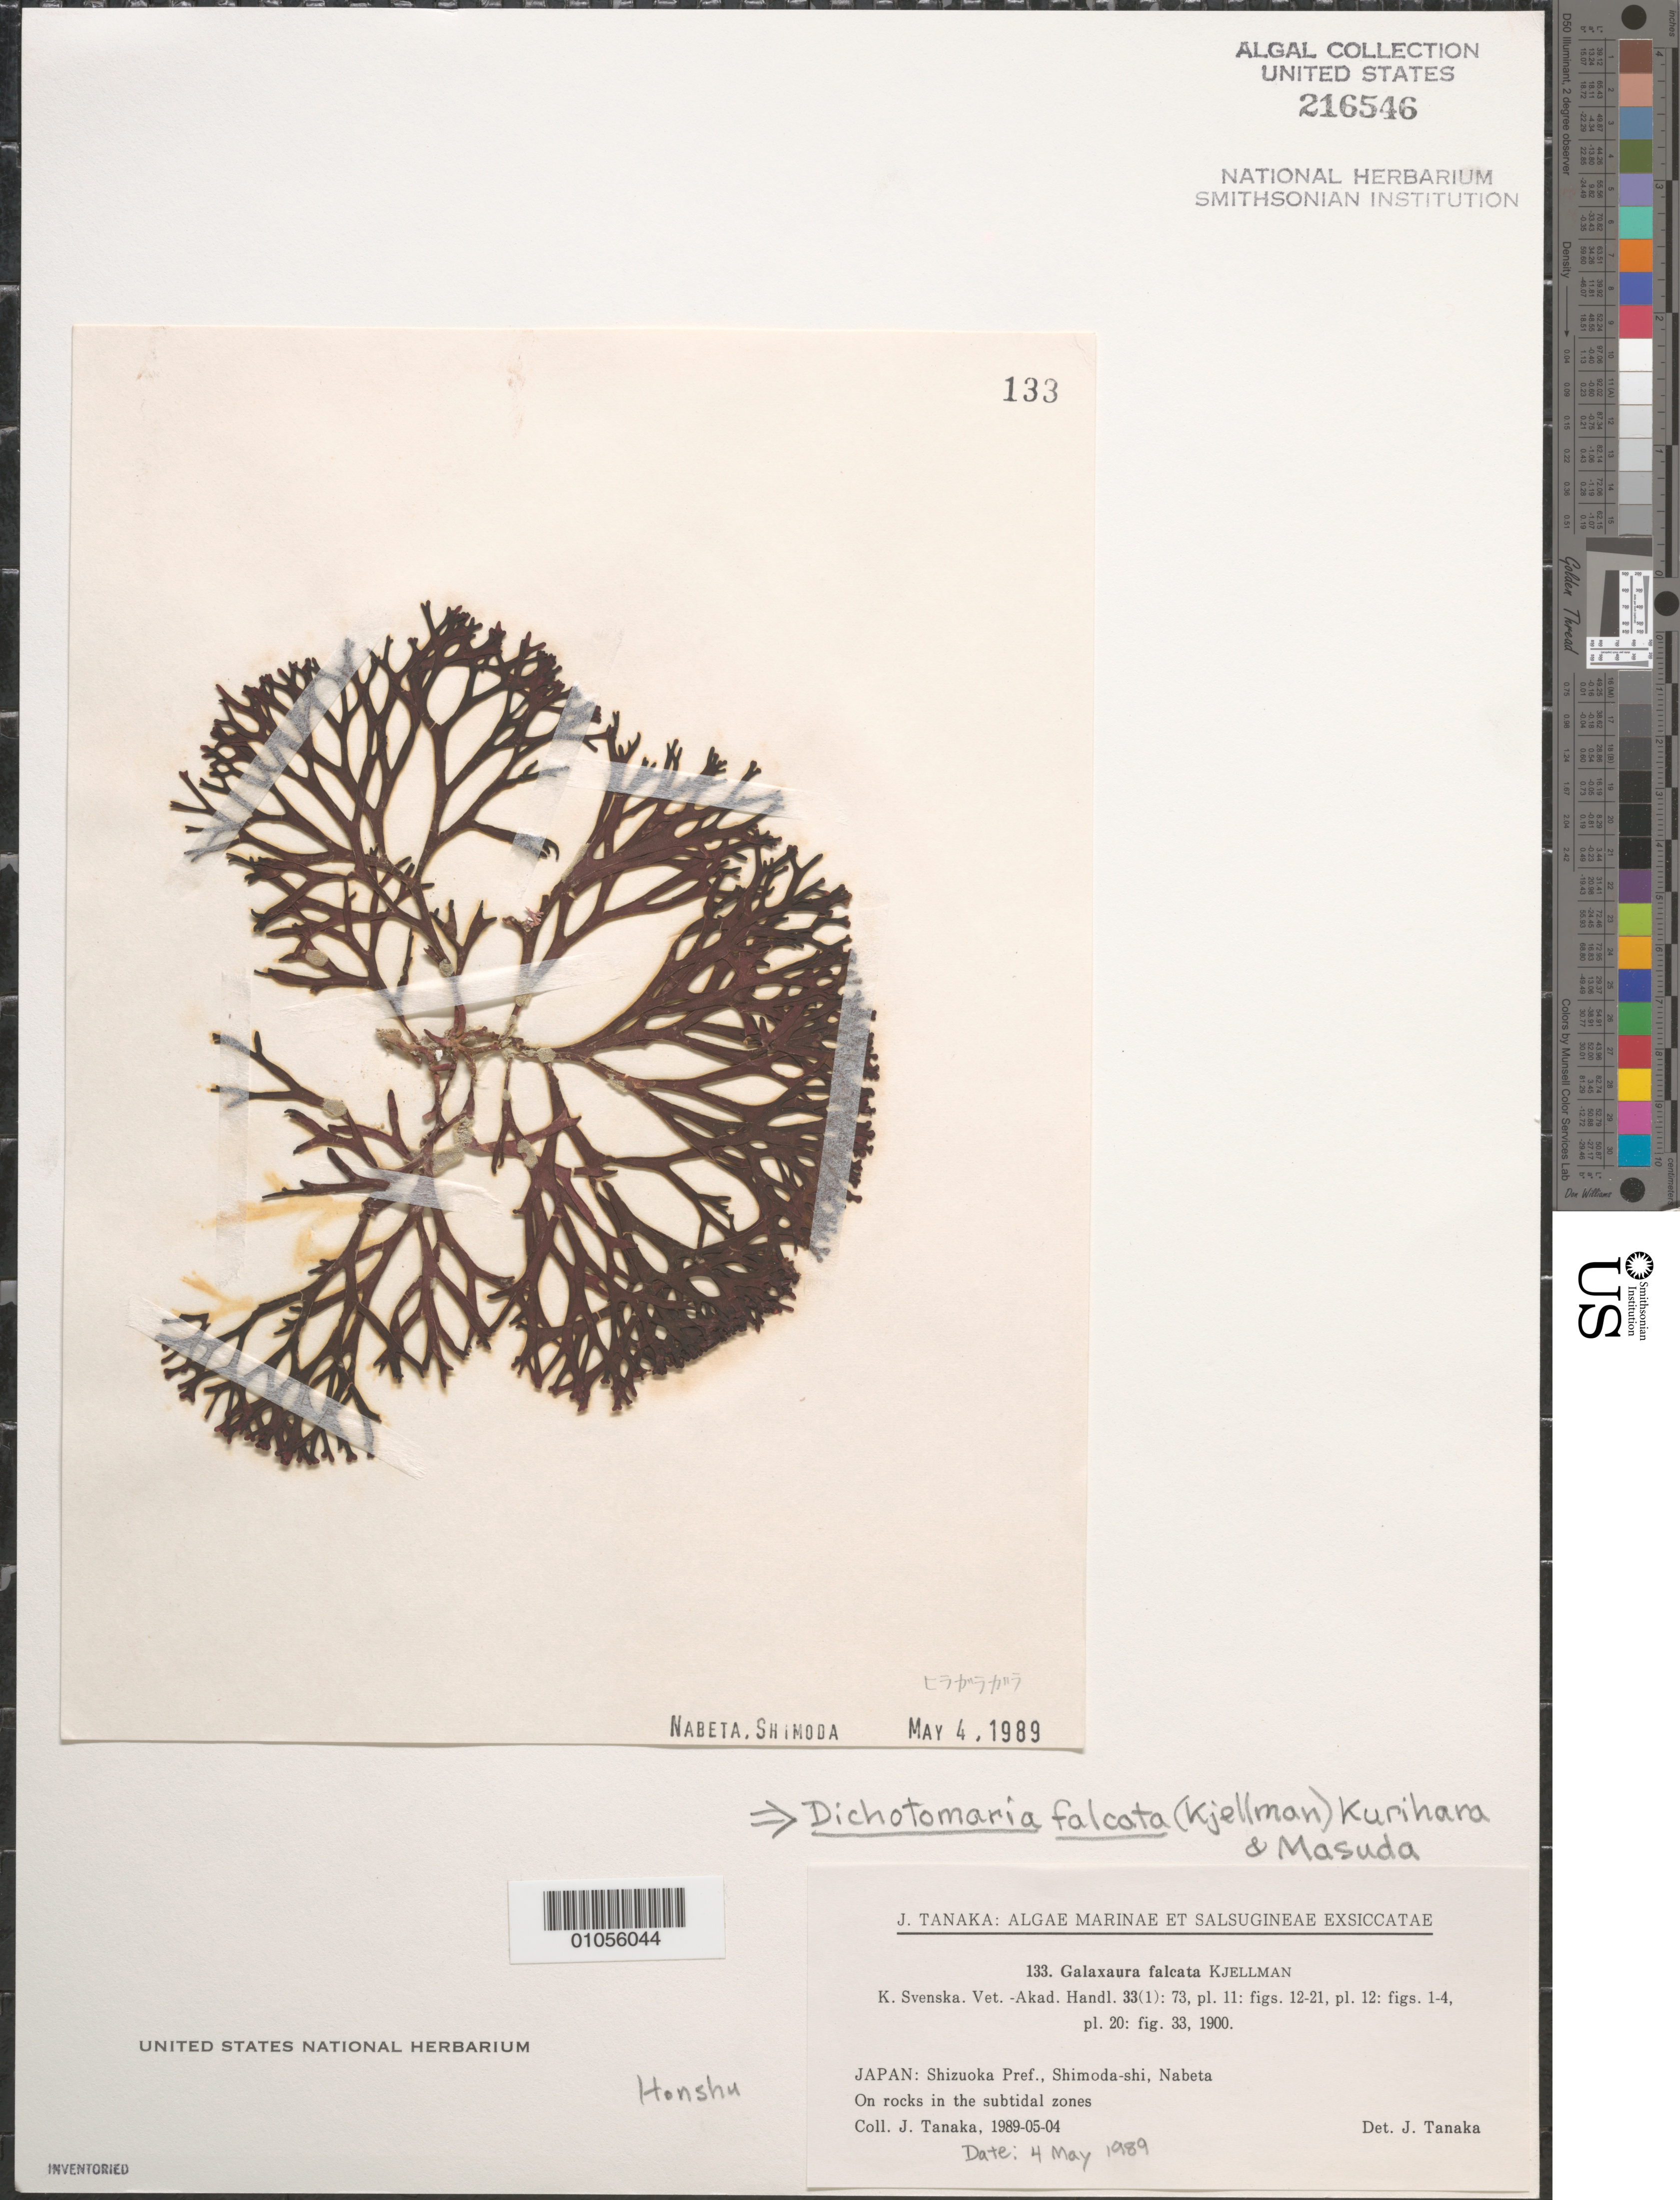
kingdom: Plantae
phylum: Rhodophyta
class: Florideophyceae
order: Nemaliales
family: Galaxauraceae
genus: Dichotomaria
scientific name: Dichotomaria falcata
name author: (Kjellm.) A. Kurihara & Masuda in A. Kurihara et al.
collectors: J. Tanaka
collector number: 133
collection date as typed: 04 MAy 1989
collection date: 1989-05-04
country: Japan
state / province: Sizuoka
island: Honshu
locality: Shimoda-shi, Nabeta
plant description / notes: Tanaka, J., Algae Marinae et Salsugineae Exsiccatae, Fasc. VI (nos. 126-150), 1993, as Galaxaura falcata Kjellman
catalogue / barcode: US 216546